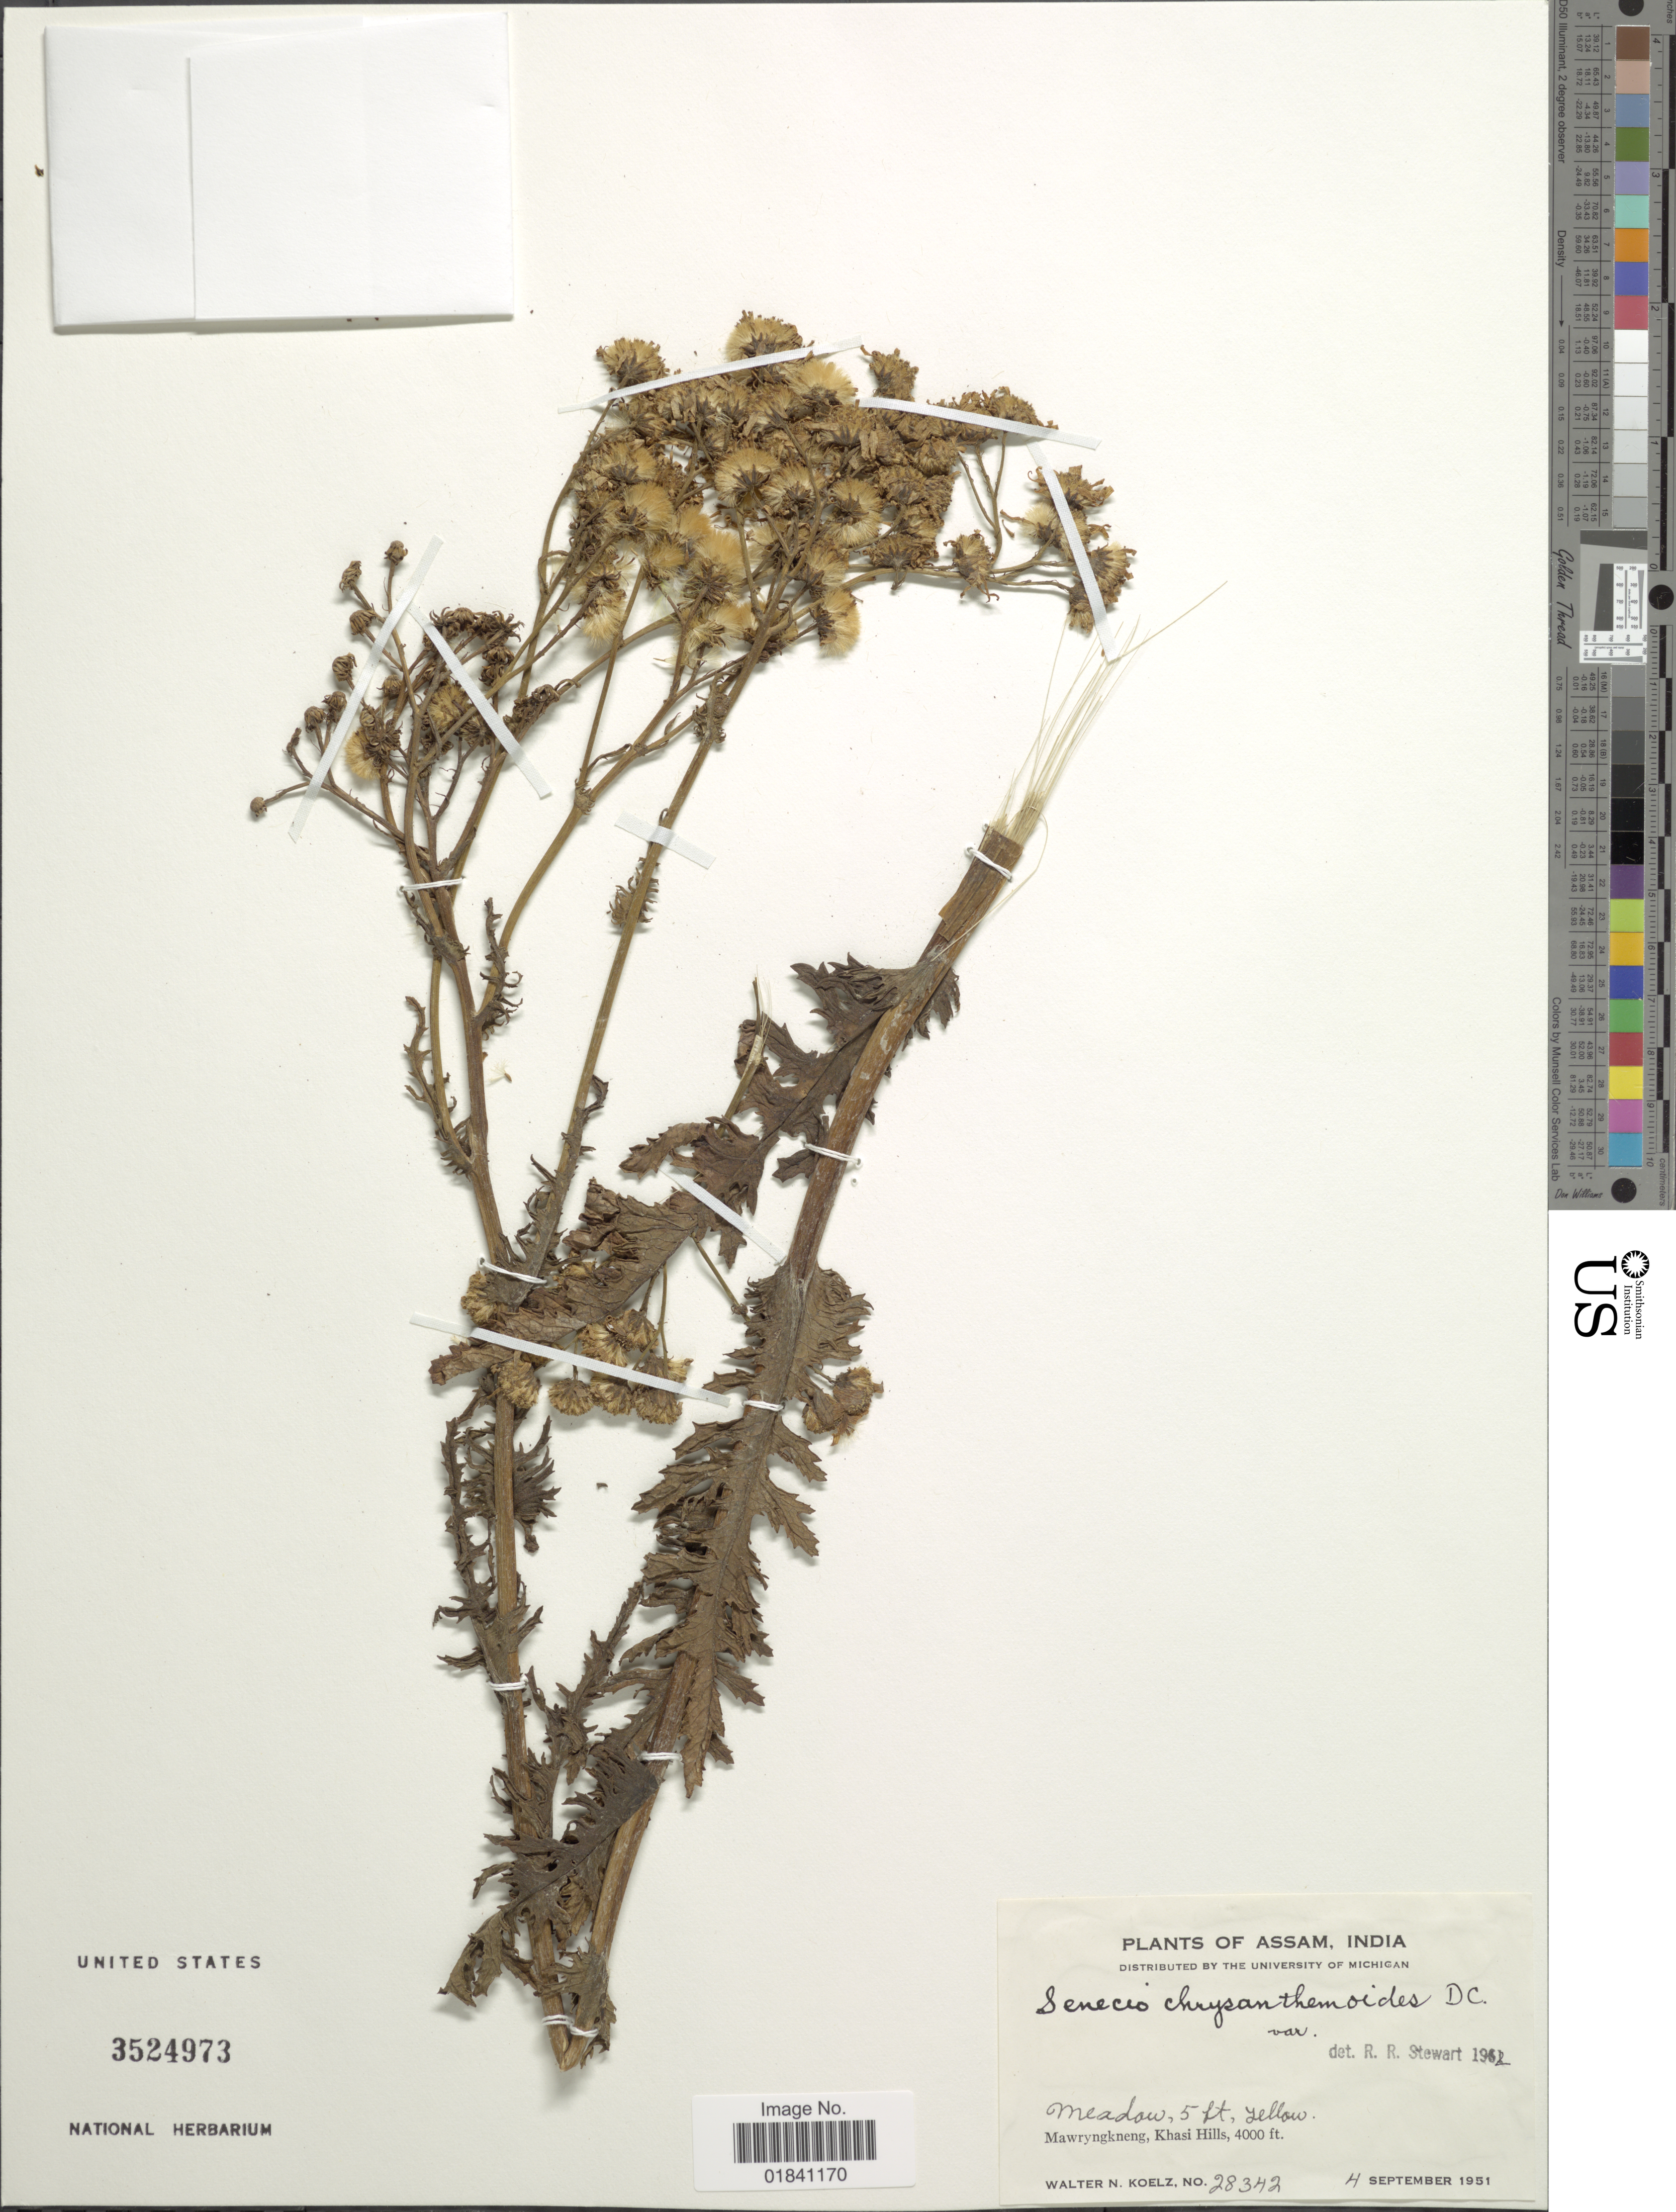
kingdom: Plantae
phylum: Tracheophyta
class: Magnoliopsida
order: Asterales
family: Asteraceae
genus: Senecio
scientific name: Senecio chrysanthemoides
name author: DC.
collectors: W. N. Koelz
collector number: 28342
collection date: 1951-09-04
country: India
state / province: Meghalaya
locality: Mawryngkneng, Khasi Hills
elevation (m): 1219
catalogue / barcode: US 3524973